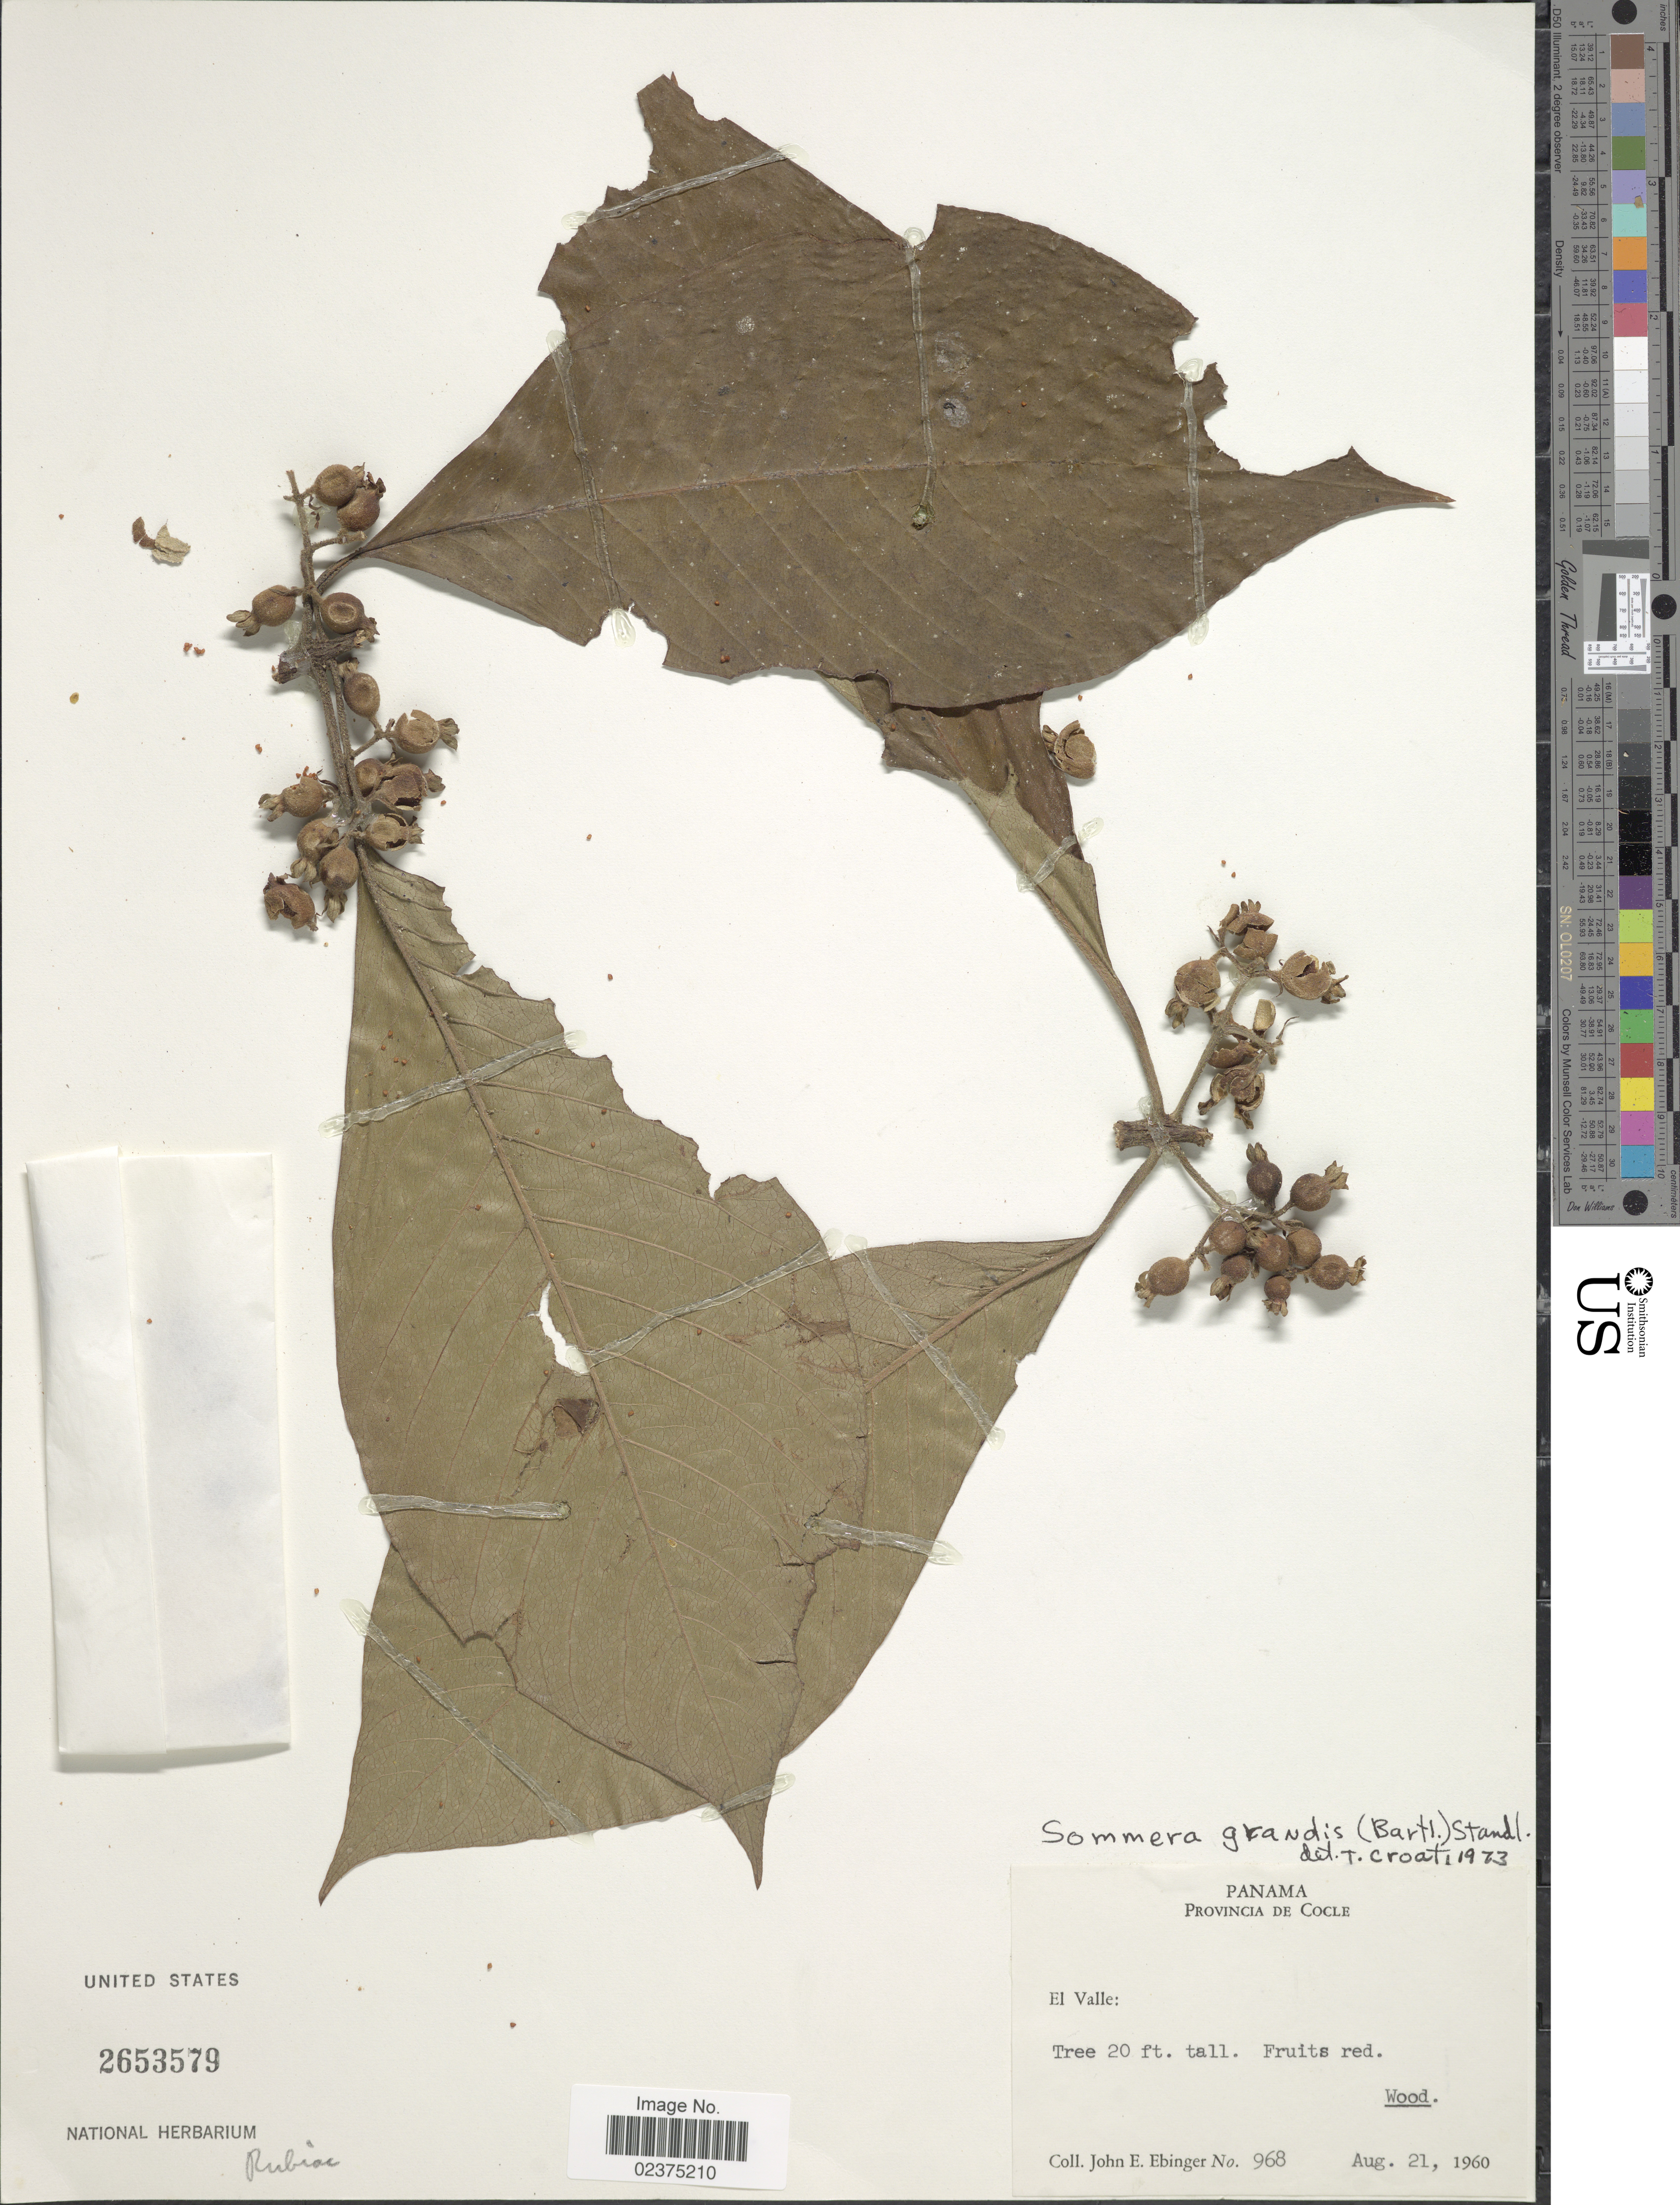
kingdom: Plantae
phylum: Tracheophyta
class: Magnoliopsida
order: Gentianales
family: Rubiaceae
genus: Sommera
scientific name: Sommera grandis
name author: (Bartl. ex DC.) Standl.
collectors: J. Ebinger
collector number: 968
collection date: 1960-08-21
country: Panama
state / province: Coclé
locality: El Valle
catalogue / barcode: US 2653579